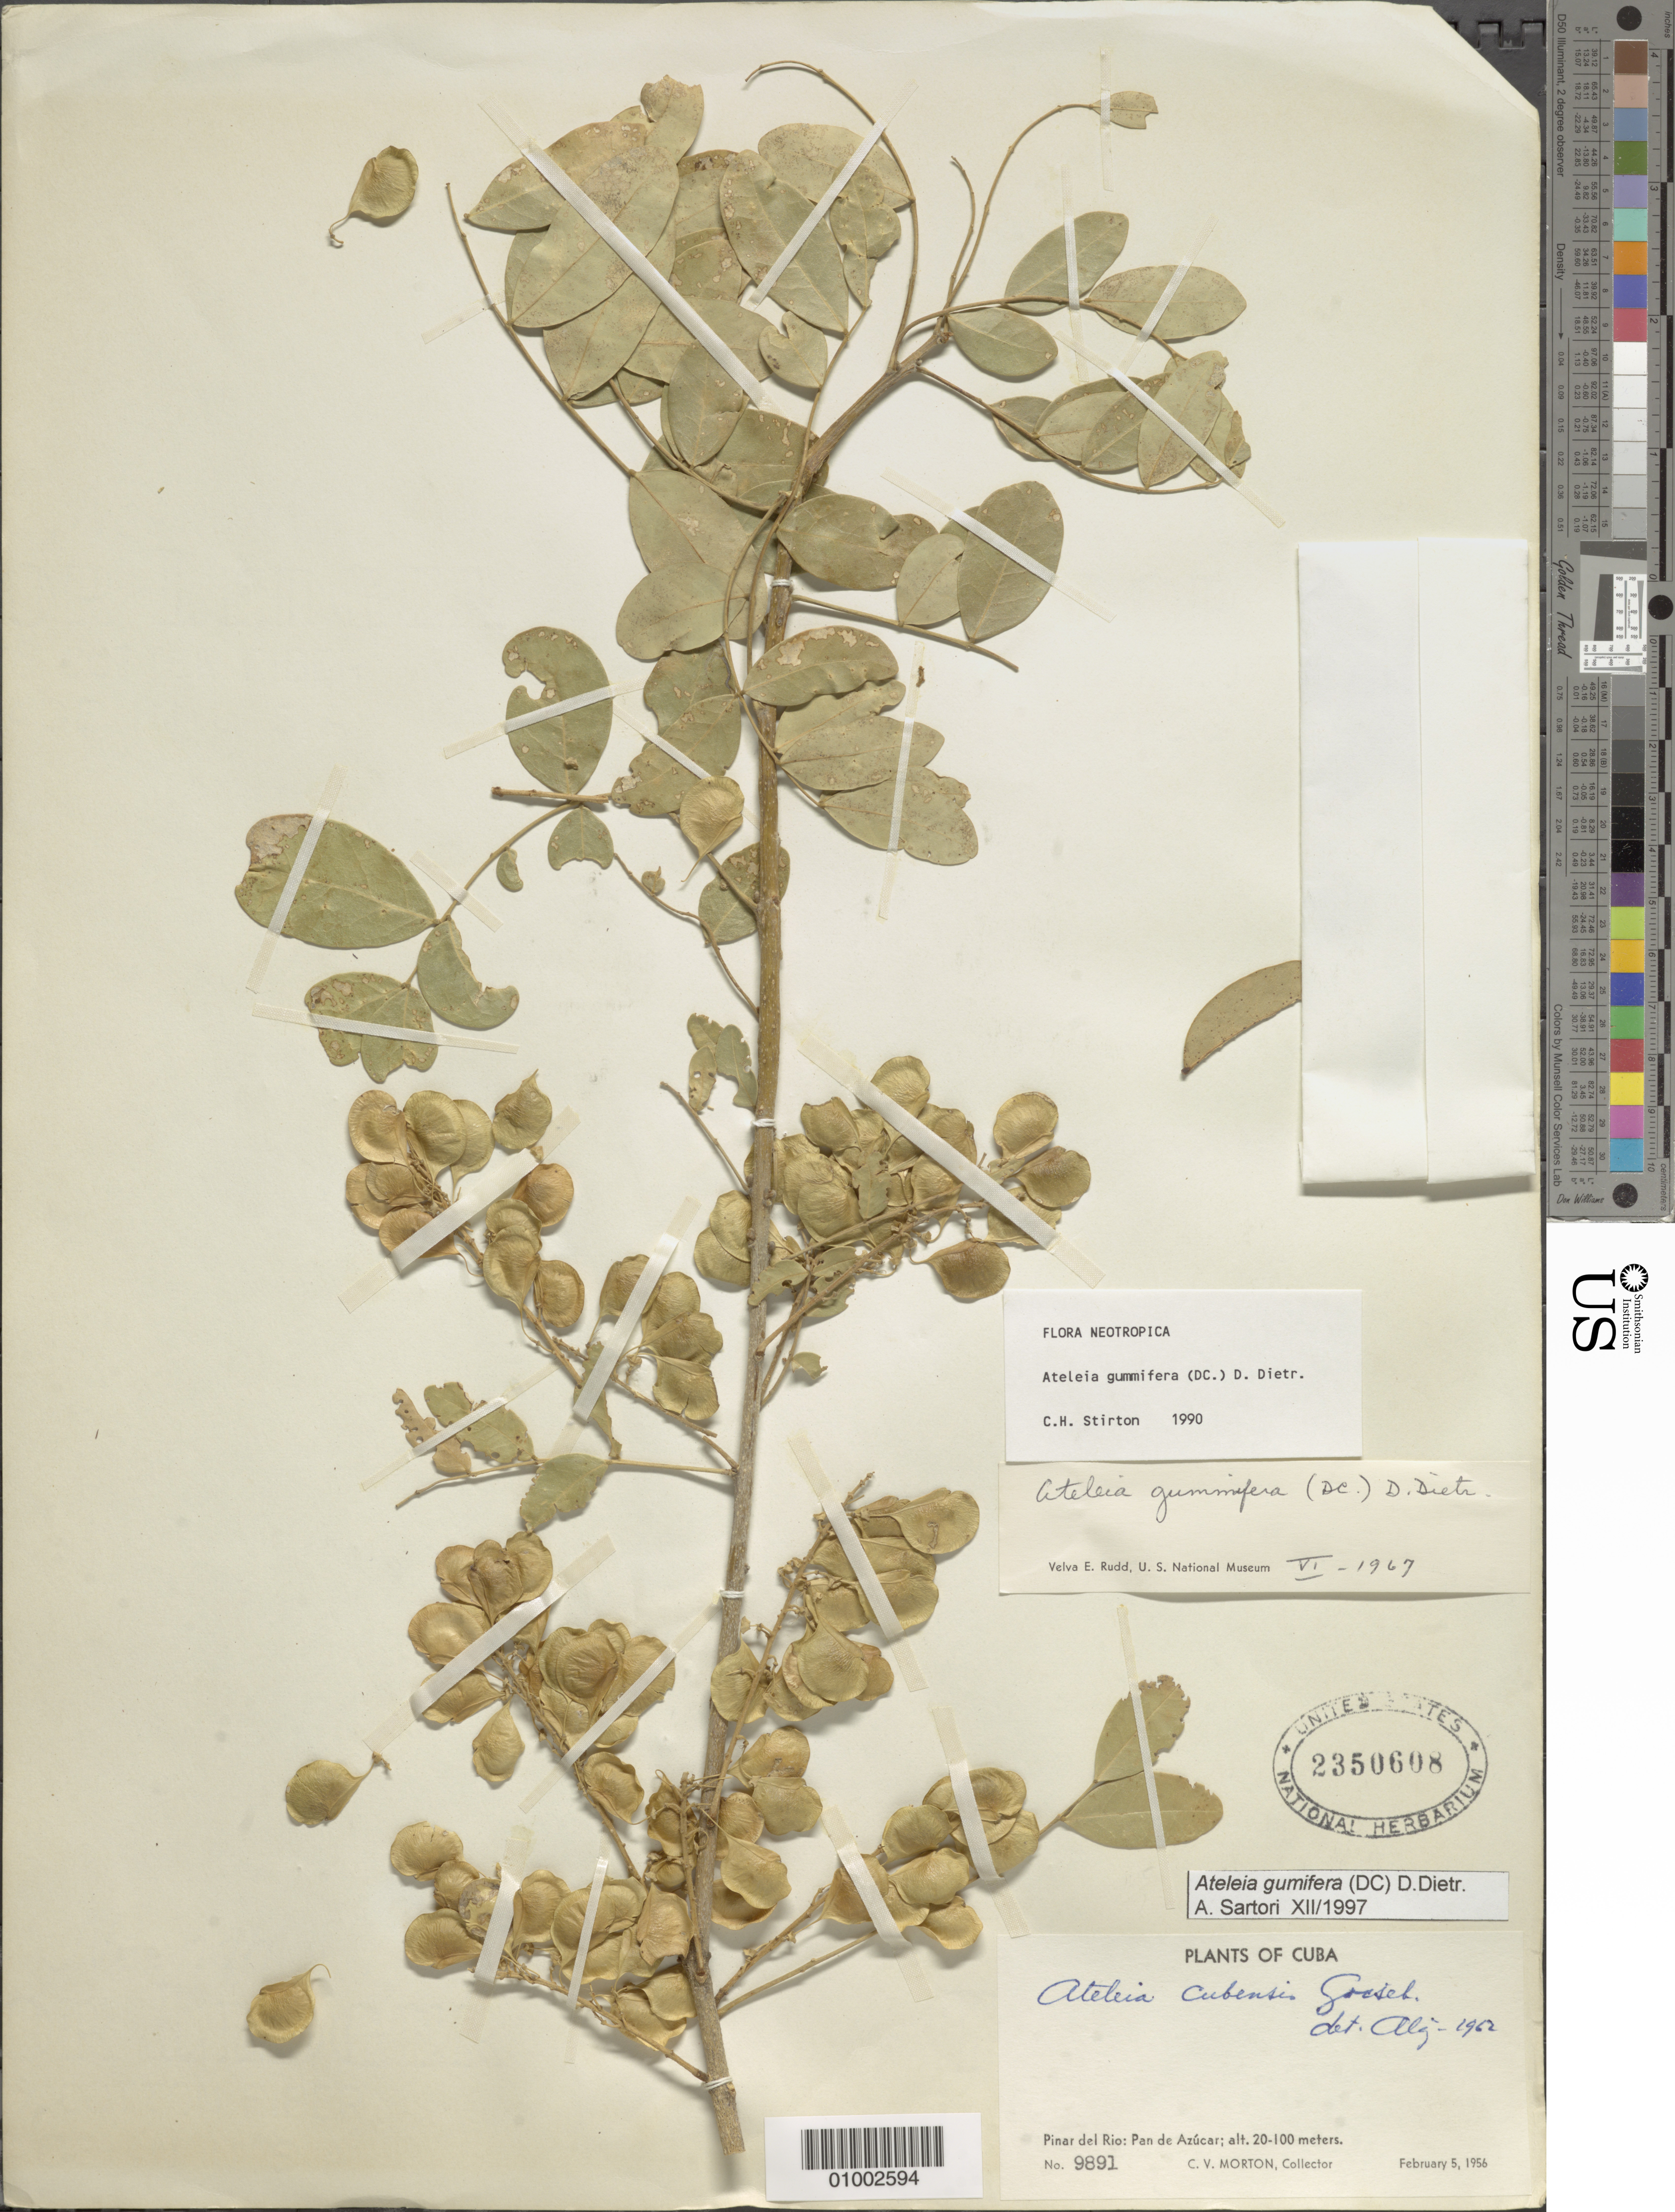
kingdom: Plantae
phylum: Tracheophyta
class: Magnoliopsida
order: Fabales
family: Fabaceae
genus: Ateleia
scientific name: Ateleia gummifera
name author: (Bertero ex DC.) D. Dietr.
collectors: C. V. Morton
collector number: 9891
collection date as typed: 05 Feb 1956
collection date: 1956-02-05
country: Cuba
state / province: Pinar del Rio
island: Cuba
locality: Pan De Azucar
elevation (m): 20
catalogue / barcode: US 2350608